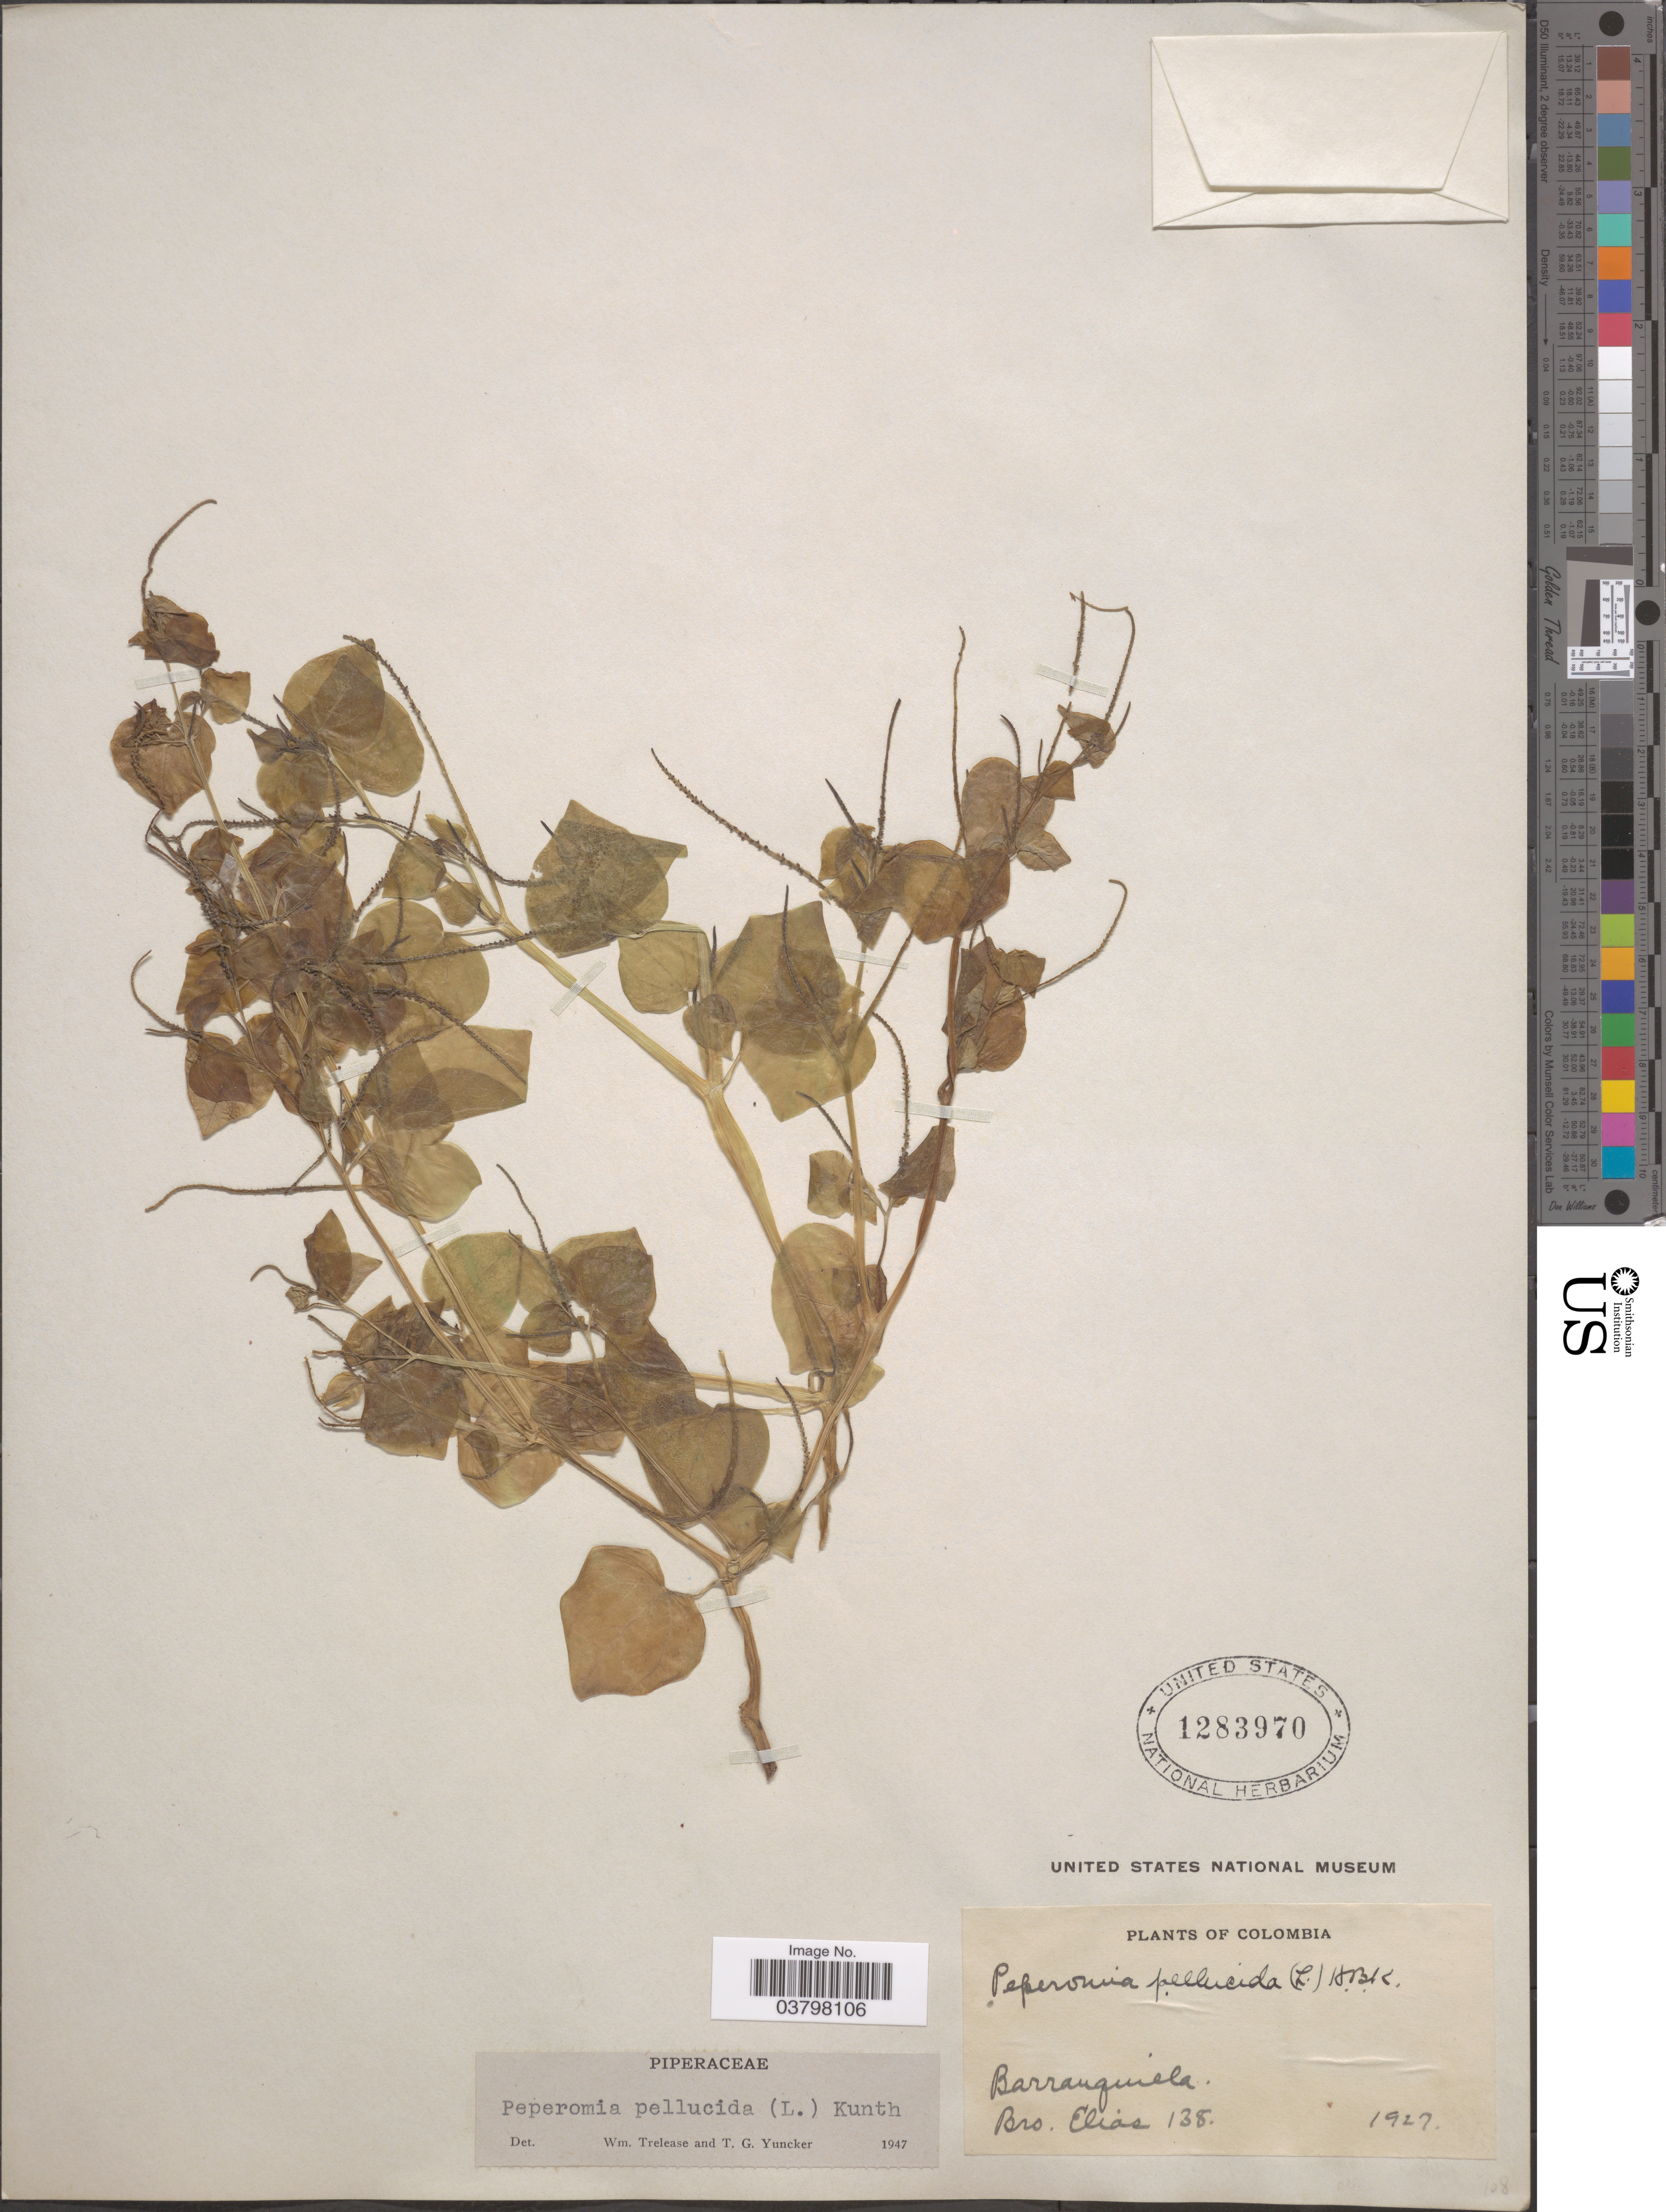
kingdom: Plantae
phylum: Tracheophyta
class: Magnoliopsida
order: Piperales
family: Piperaceae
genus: Peperomia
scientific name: Peperomia pellucida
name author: (L.) Kunth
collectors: Bro. Elias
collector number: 138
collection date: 1927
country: Colombia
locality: Barranquilla.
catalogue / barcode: US 1283970